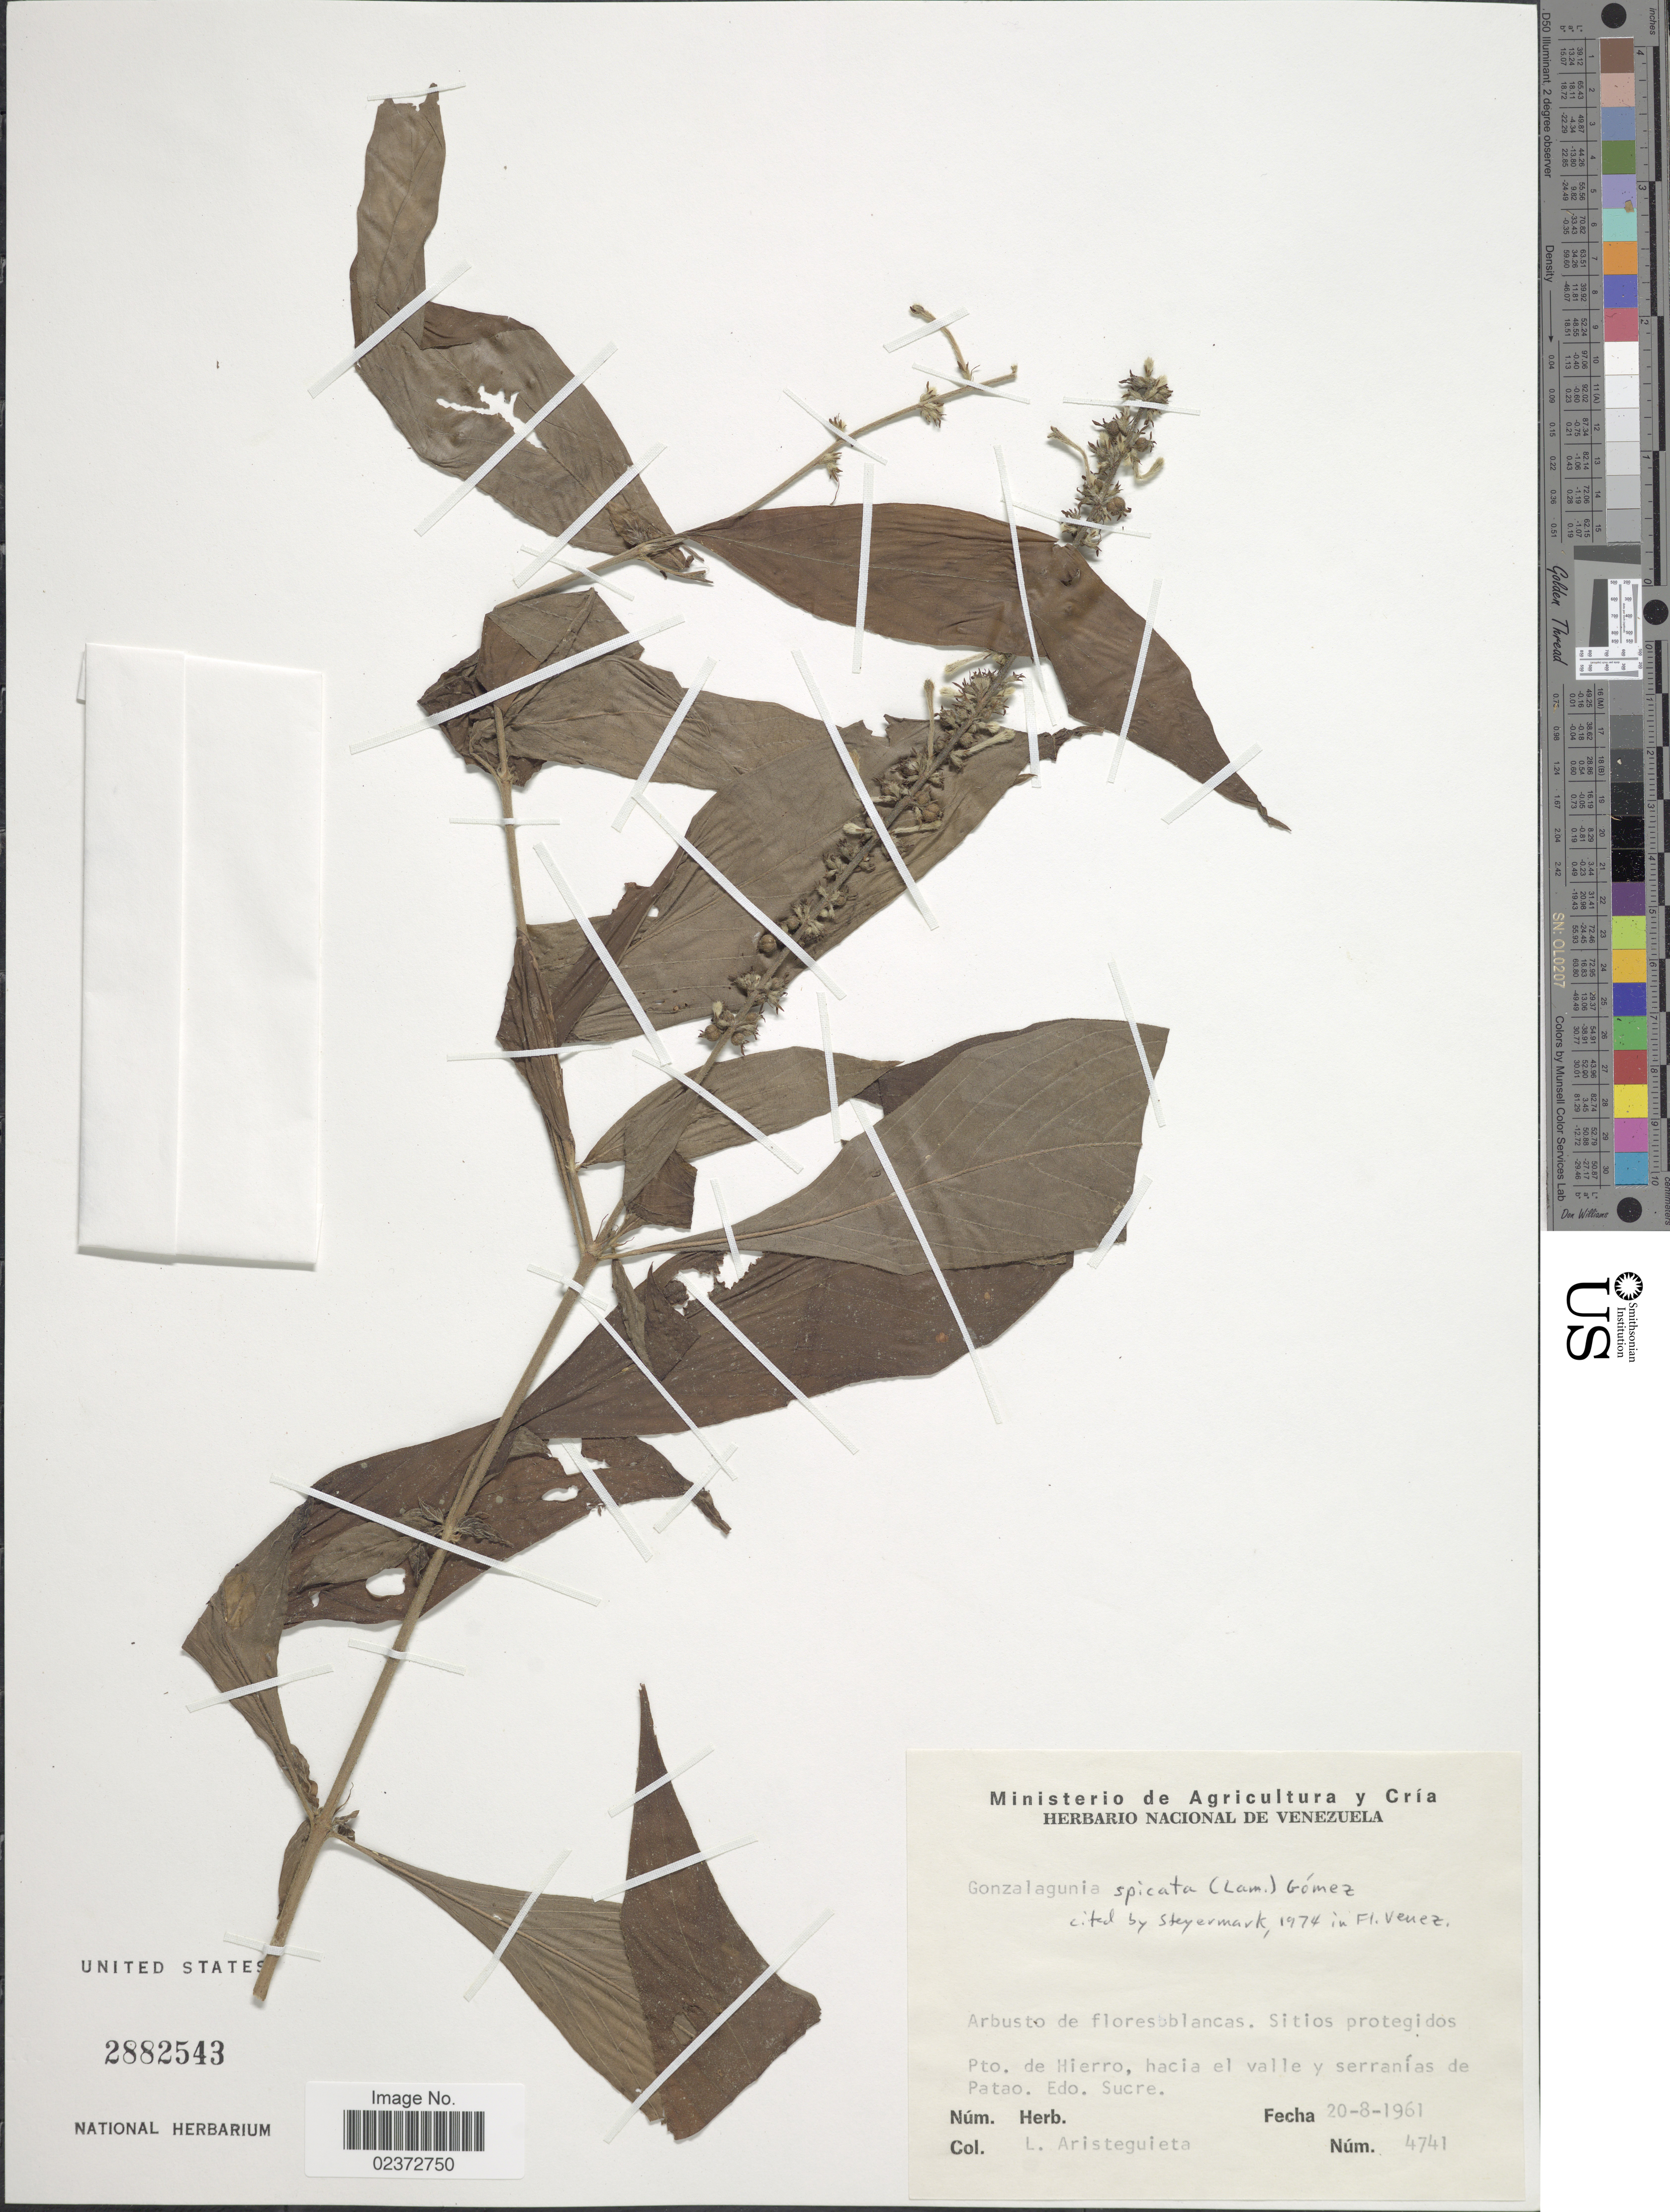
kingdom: Plantae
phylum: Tracheophyta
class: Magnoliopsida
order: Gentianales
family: Rubiaceae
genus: Gonzalagunia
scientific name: Gonzalagunia spicata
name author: (Lam.) M. Gómez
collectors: L. Aristeguieta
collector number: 4741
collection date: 1961-08-20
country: Venezuela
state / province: Sucre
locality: Pto. de Hierro, hacia el valle y serranias de Patao. Edo. Sucre.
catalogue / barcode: US 2882543